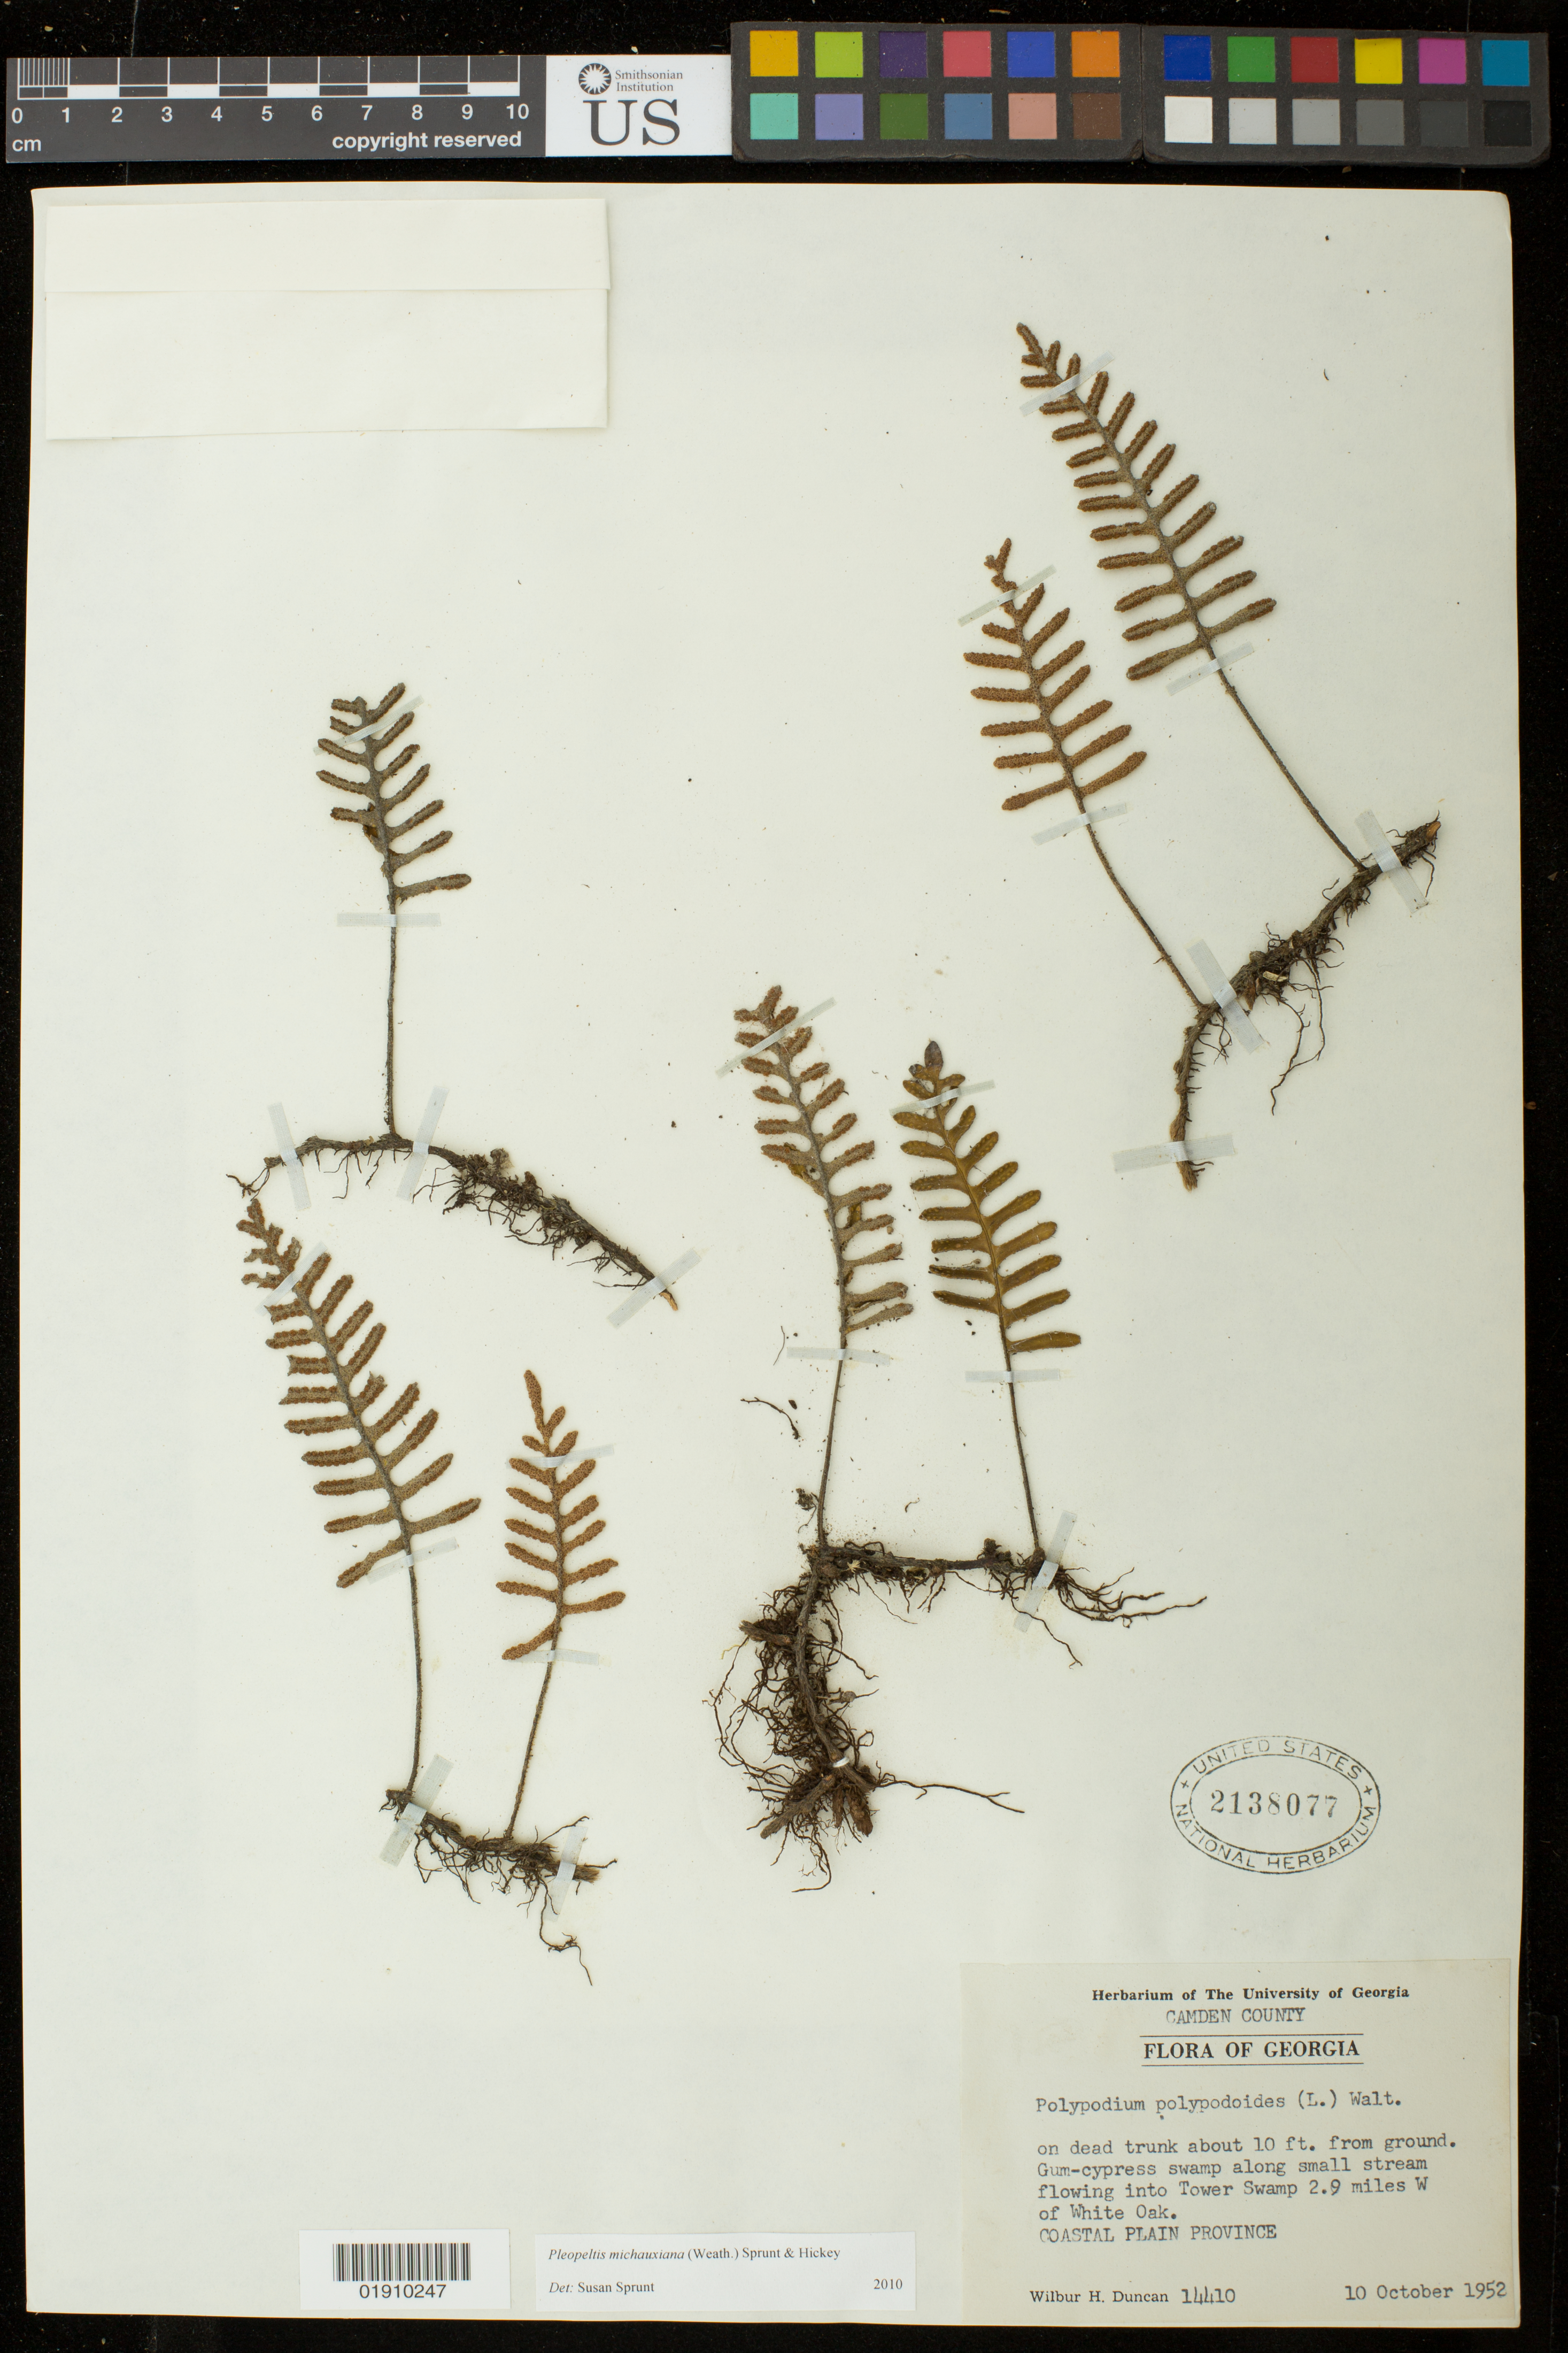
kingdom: Plantae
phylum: Tracheophyta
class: Polypodiopsida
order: Polypodiales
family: Polypodiaceae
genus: Pleopeltis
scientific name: Pleopeltis michauxiana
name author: (Weath.) Hickey & Sprunt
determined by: Sprunt, S. V.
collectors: W. H. Duncan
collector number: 14410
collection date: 1952-10-10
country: United States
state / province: Georgia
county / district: Camden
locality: Tower Swamp 2.9 miles W of White Oak, Coastal Plain Province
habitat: on dead trunk about 10 ft. from ground. Gum-cypress swamp along small stream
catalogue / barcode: US 2138077